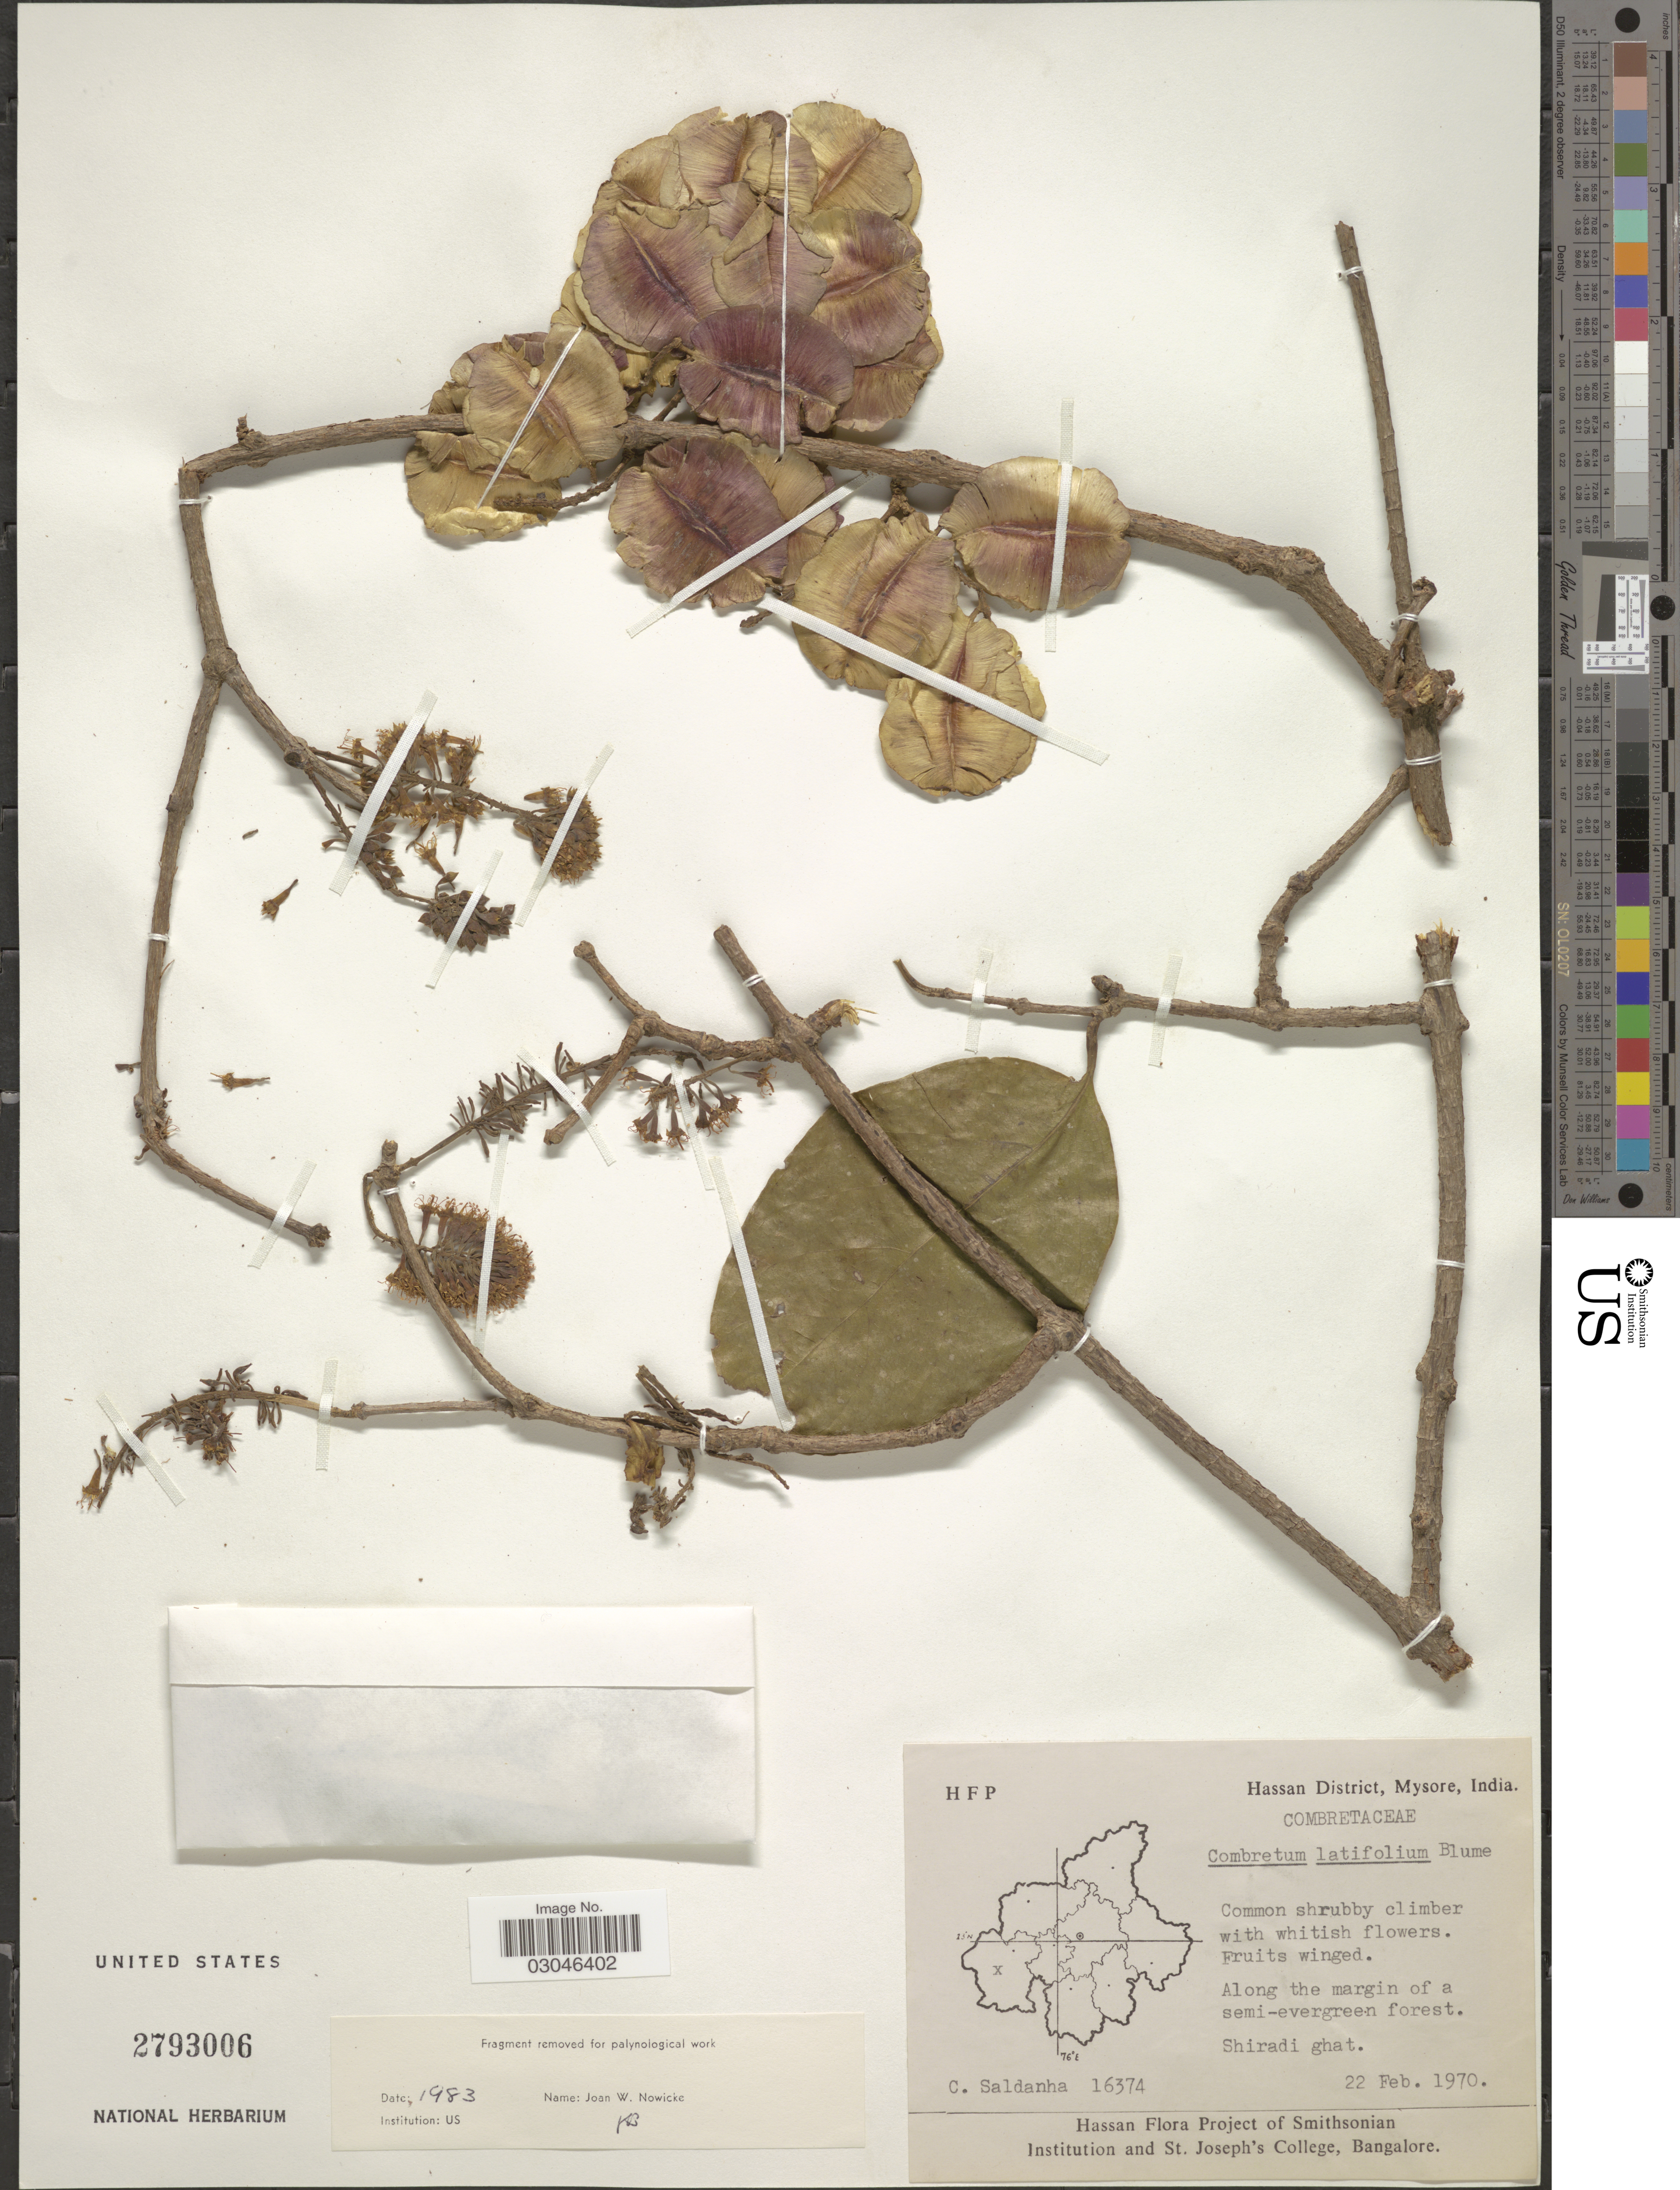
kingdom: Plantae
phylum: Tracheophyta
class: Magnoliopsida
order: Myrtales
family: Combretaceae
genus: Combretum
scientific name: Combretum latifolium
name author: Blume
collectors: C. Saldanha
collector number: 16374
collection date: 1970-02-22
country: India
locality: Hassan District, Mysore. Shiradi ghat.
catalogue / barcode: US 2793006